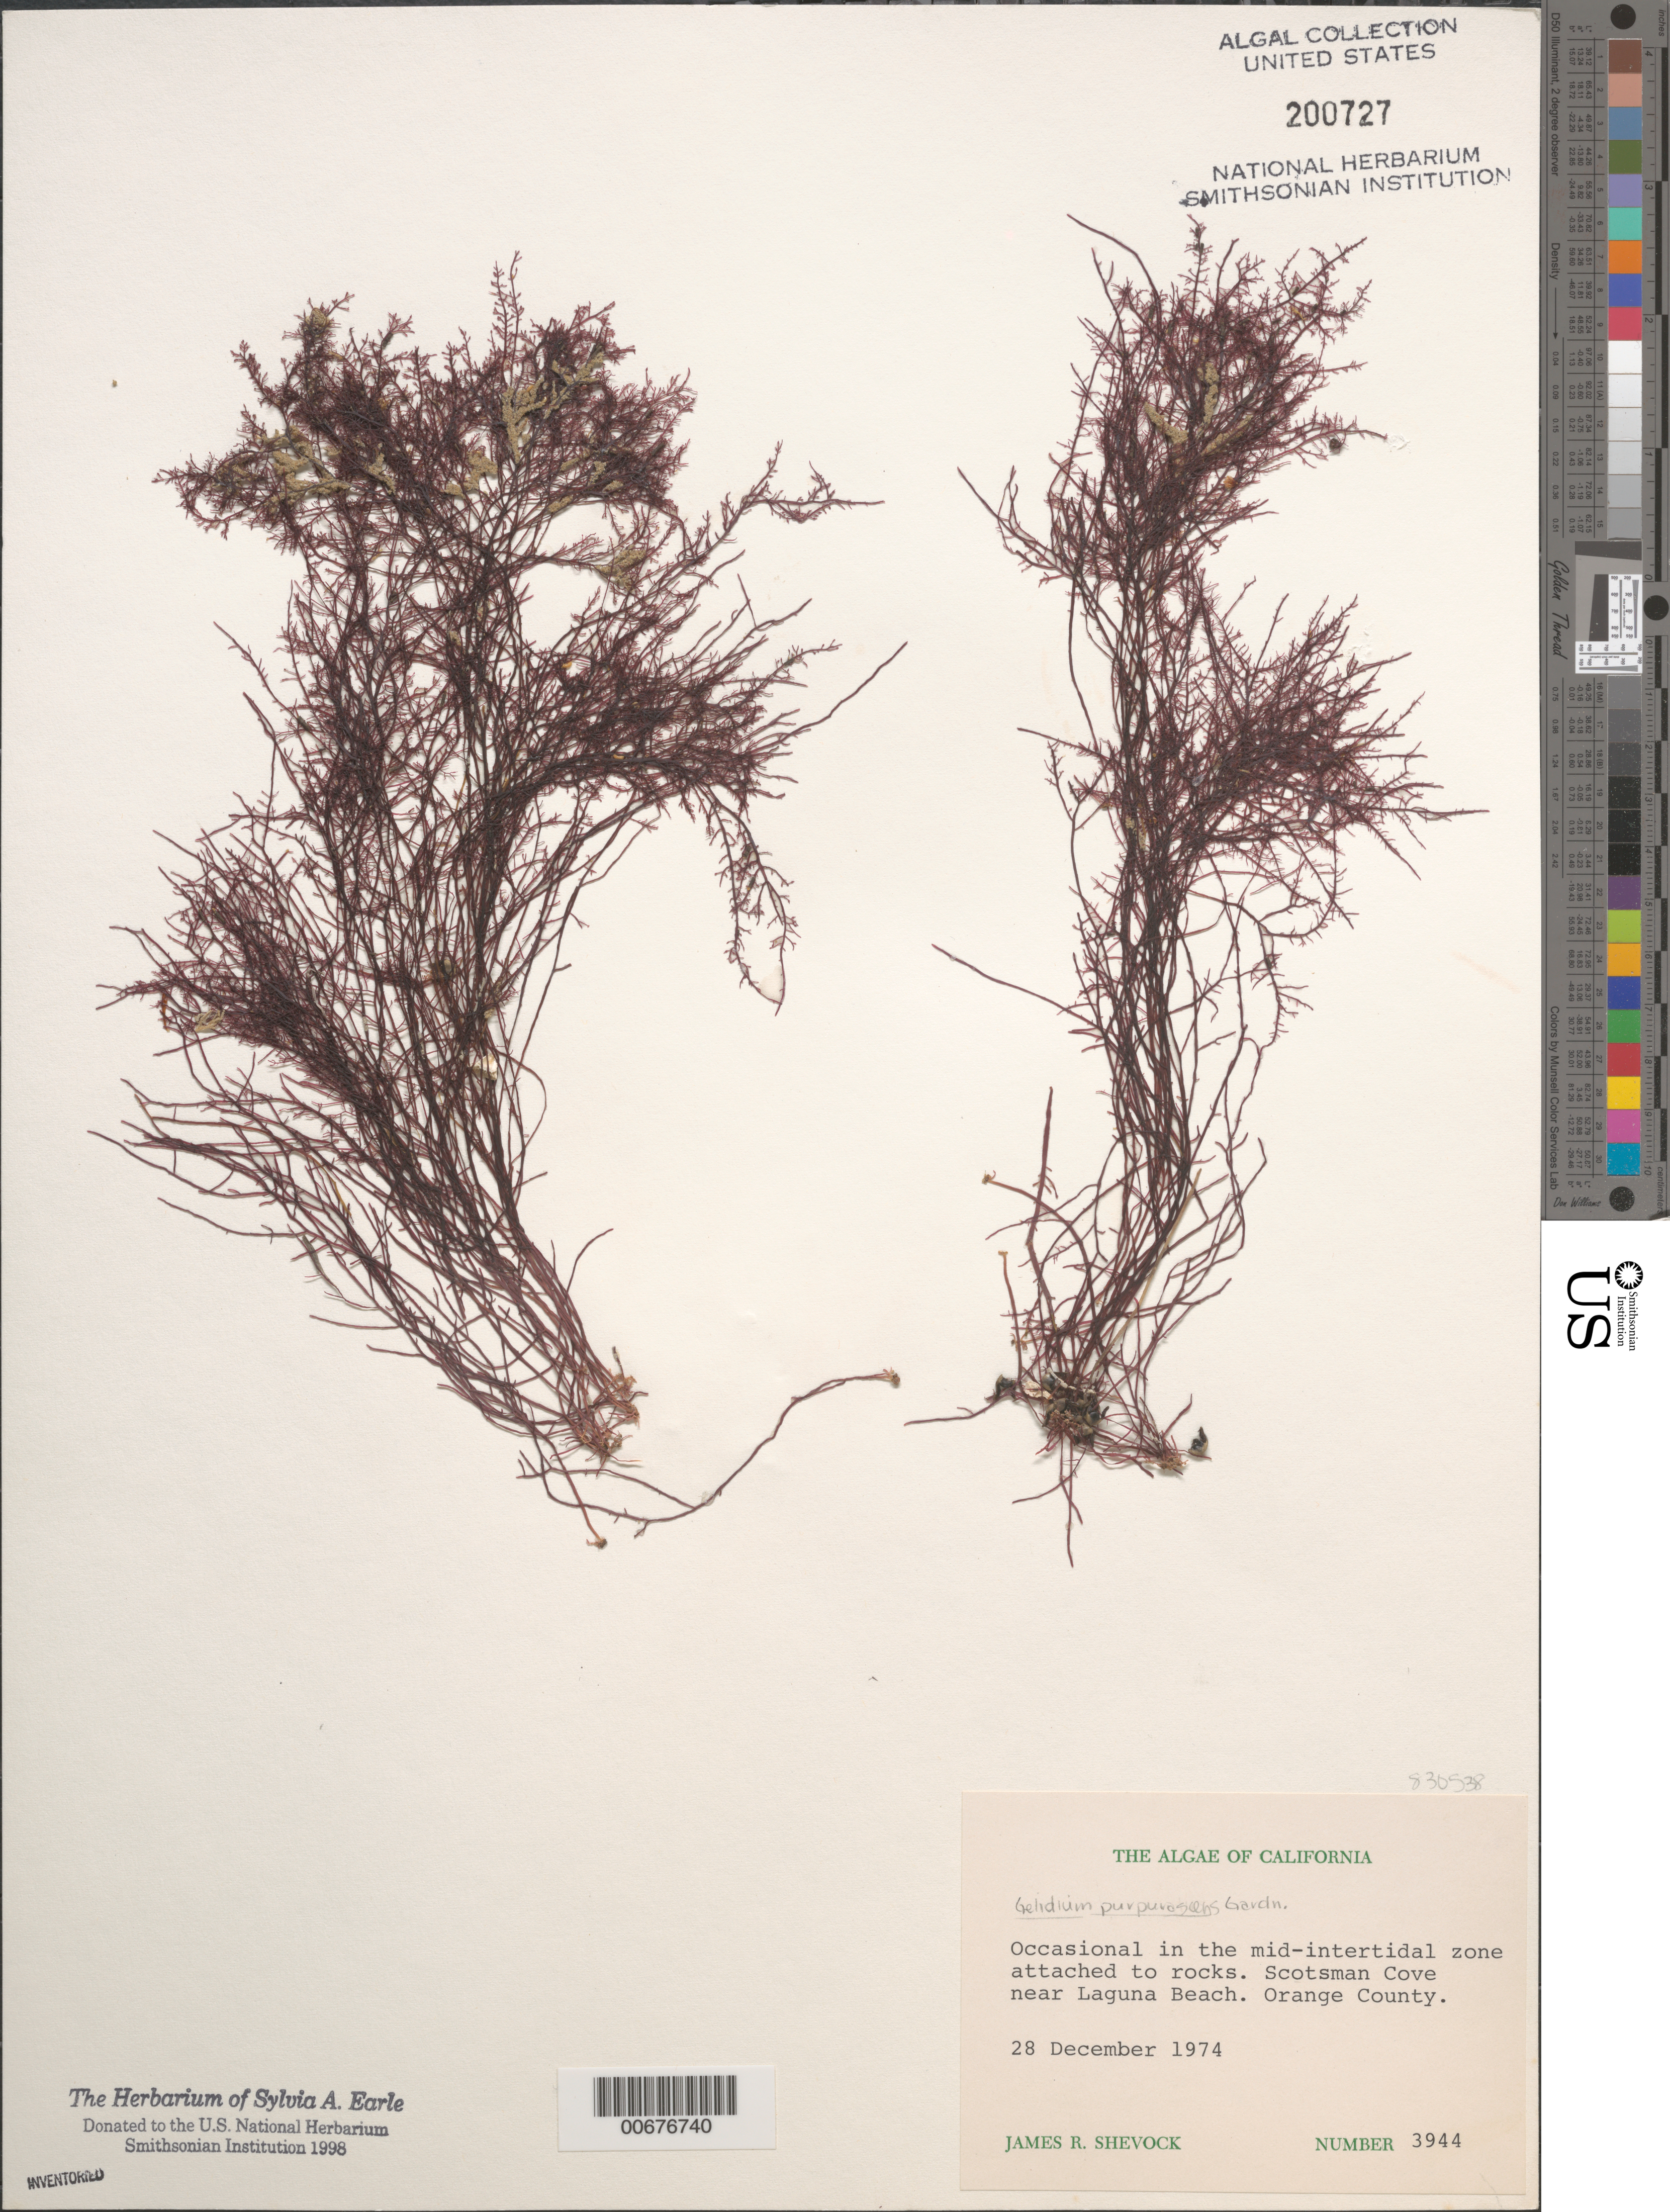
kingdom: Plantae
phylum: Rhodophyta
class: Florideophyceae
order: Gelidiales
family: Gelidiaceae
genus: Gelidium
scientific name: Gelidium purpurascens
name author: N.L. Gardner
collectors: J. R. Shevock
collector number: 3944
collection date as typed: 28 Dec 1974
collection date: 1974-12-28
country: United States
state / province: California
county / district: Orange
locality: Scotsman Cove, near Laguna Beach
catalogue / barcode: US 200727